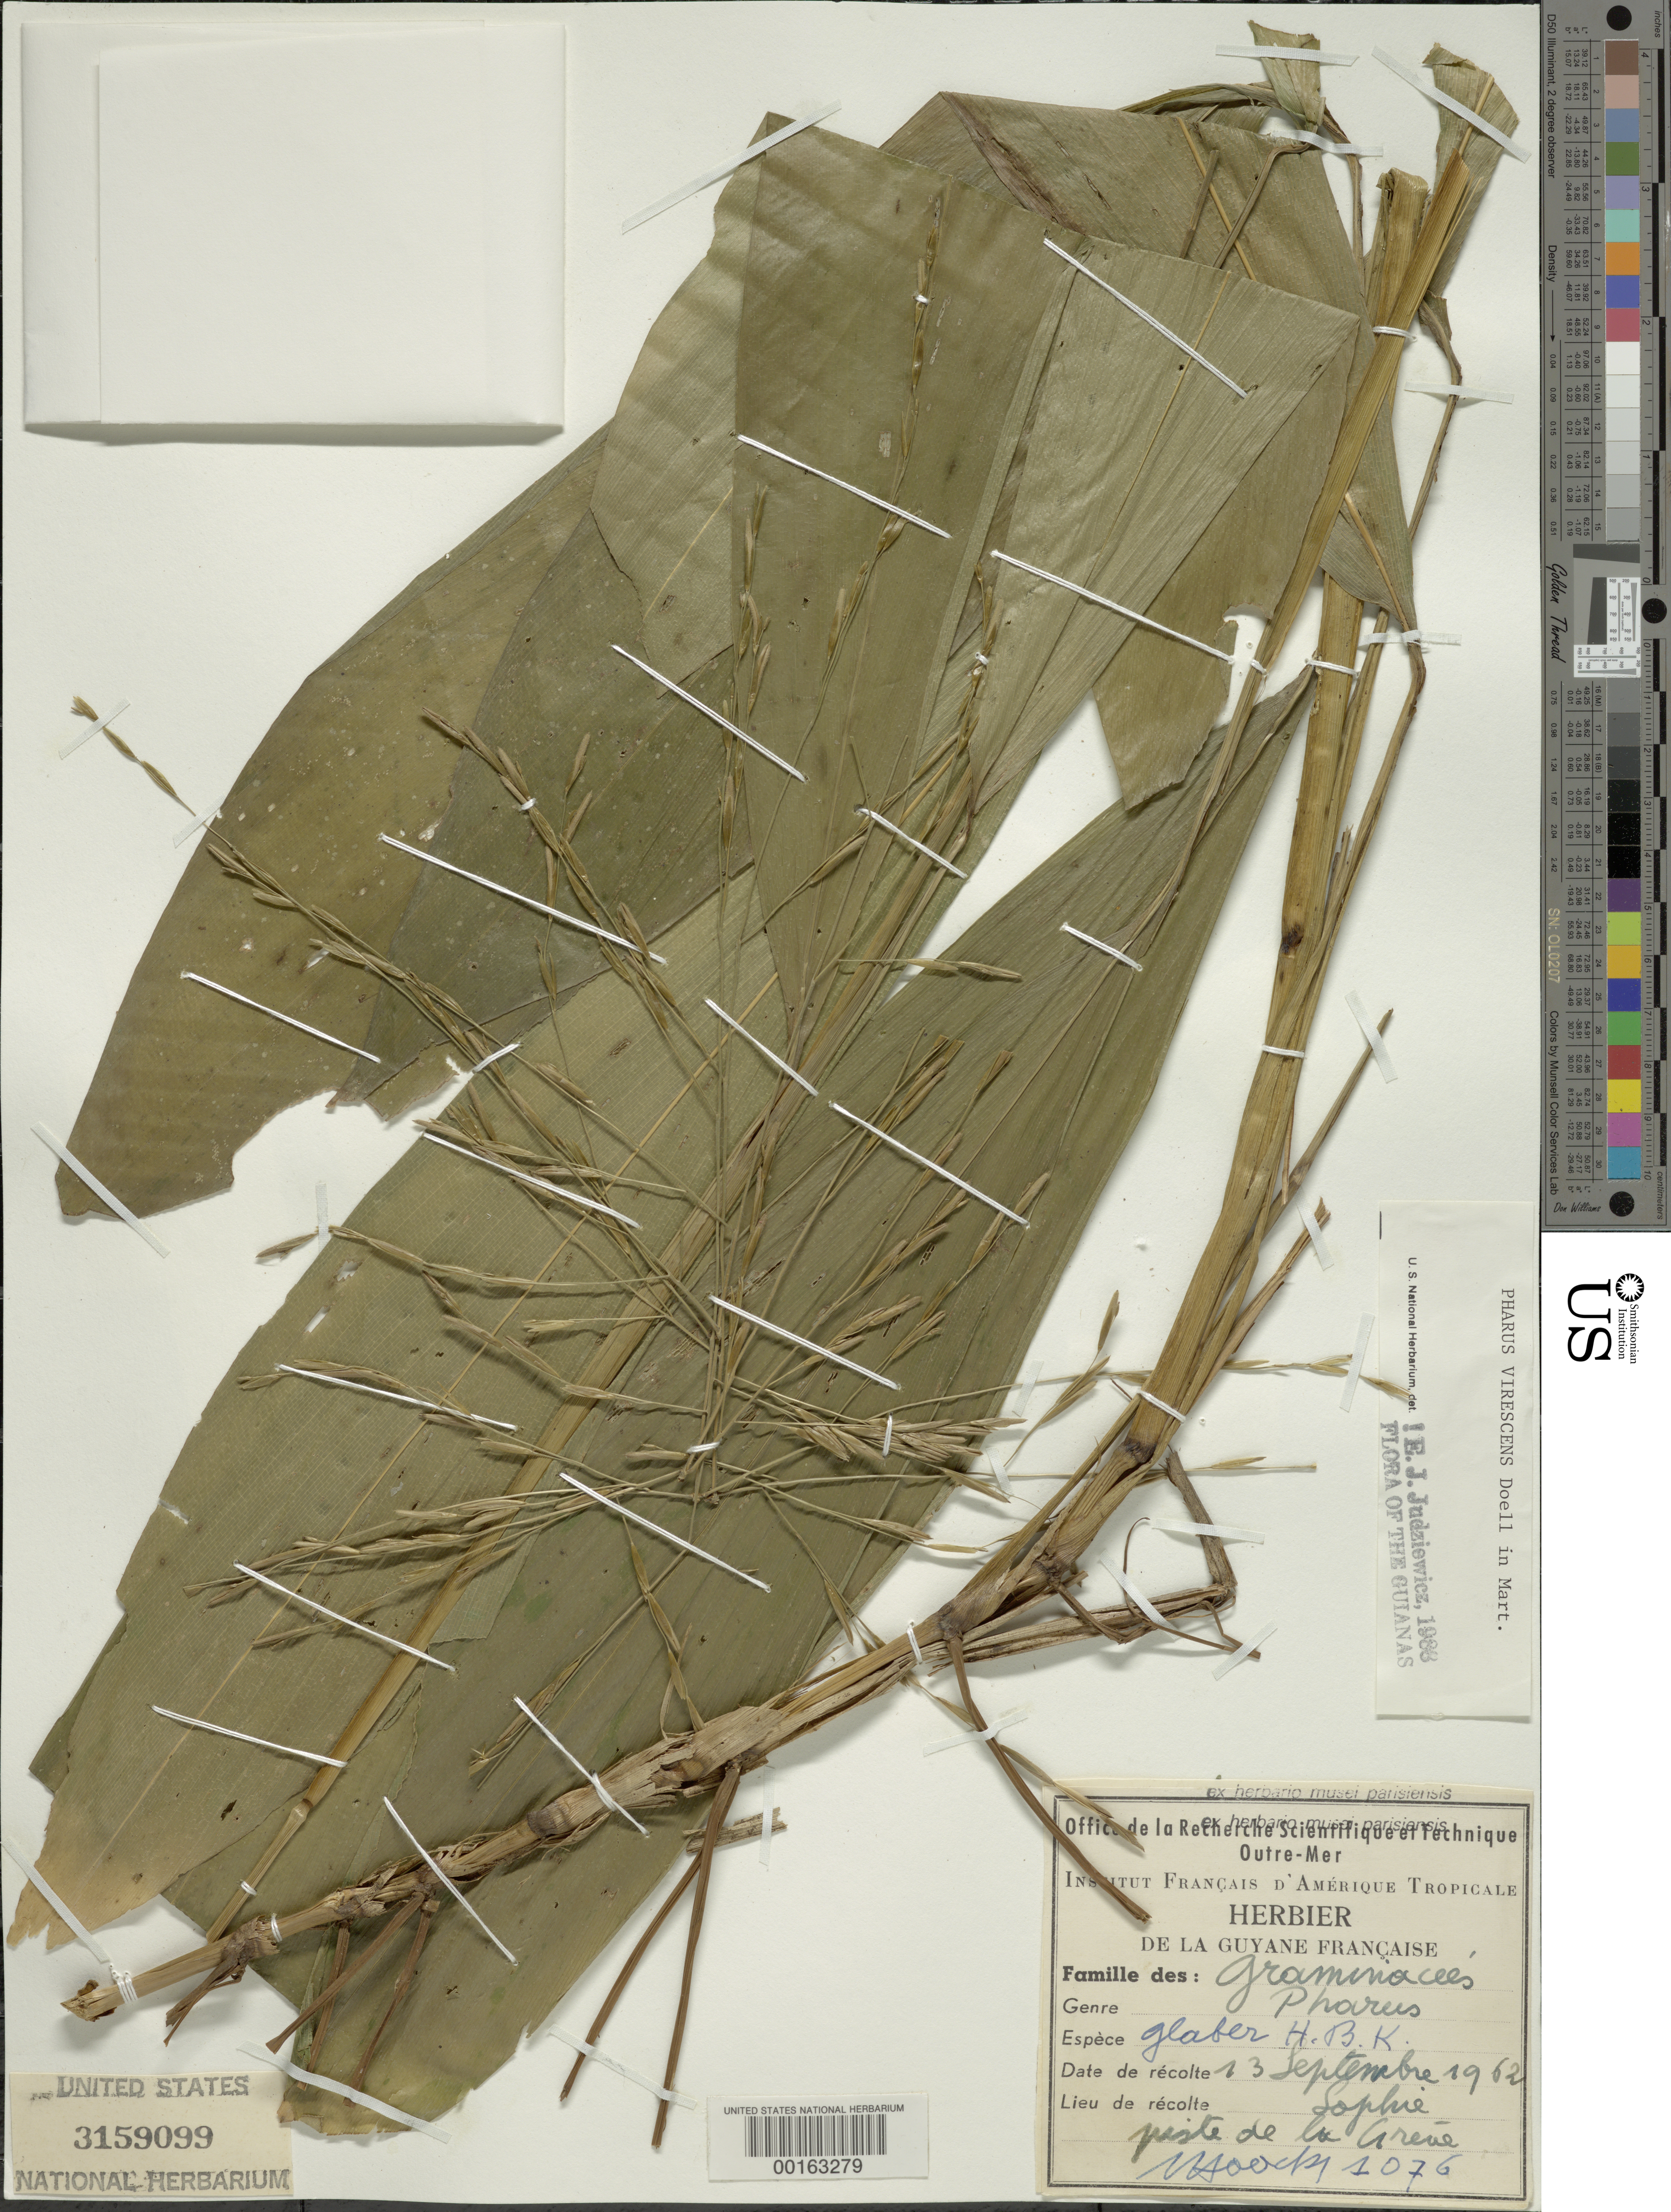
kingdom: Plantae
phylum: Tracheophyta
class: Liliopsida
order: Poales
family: Poaceae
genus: Pharus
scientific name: Pharus virescens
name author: Döll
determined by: Judziewicz, E. J.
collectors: J. Hoock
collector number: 1076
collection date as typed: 13 Sep 1962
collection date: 1962-09-13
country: French Guiana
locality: Trail to creve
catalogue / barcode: US 3159099